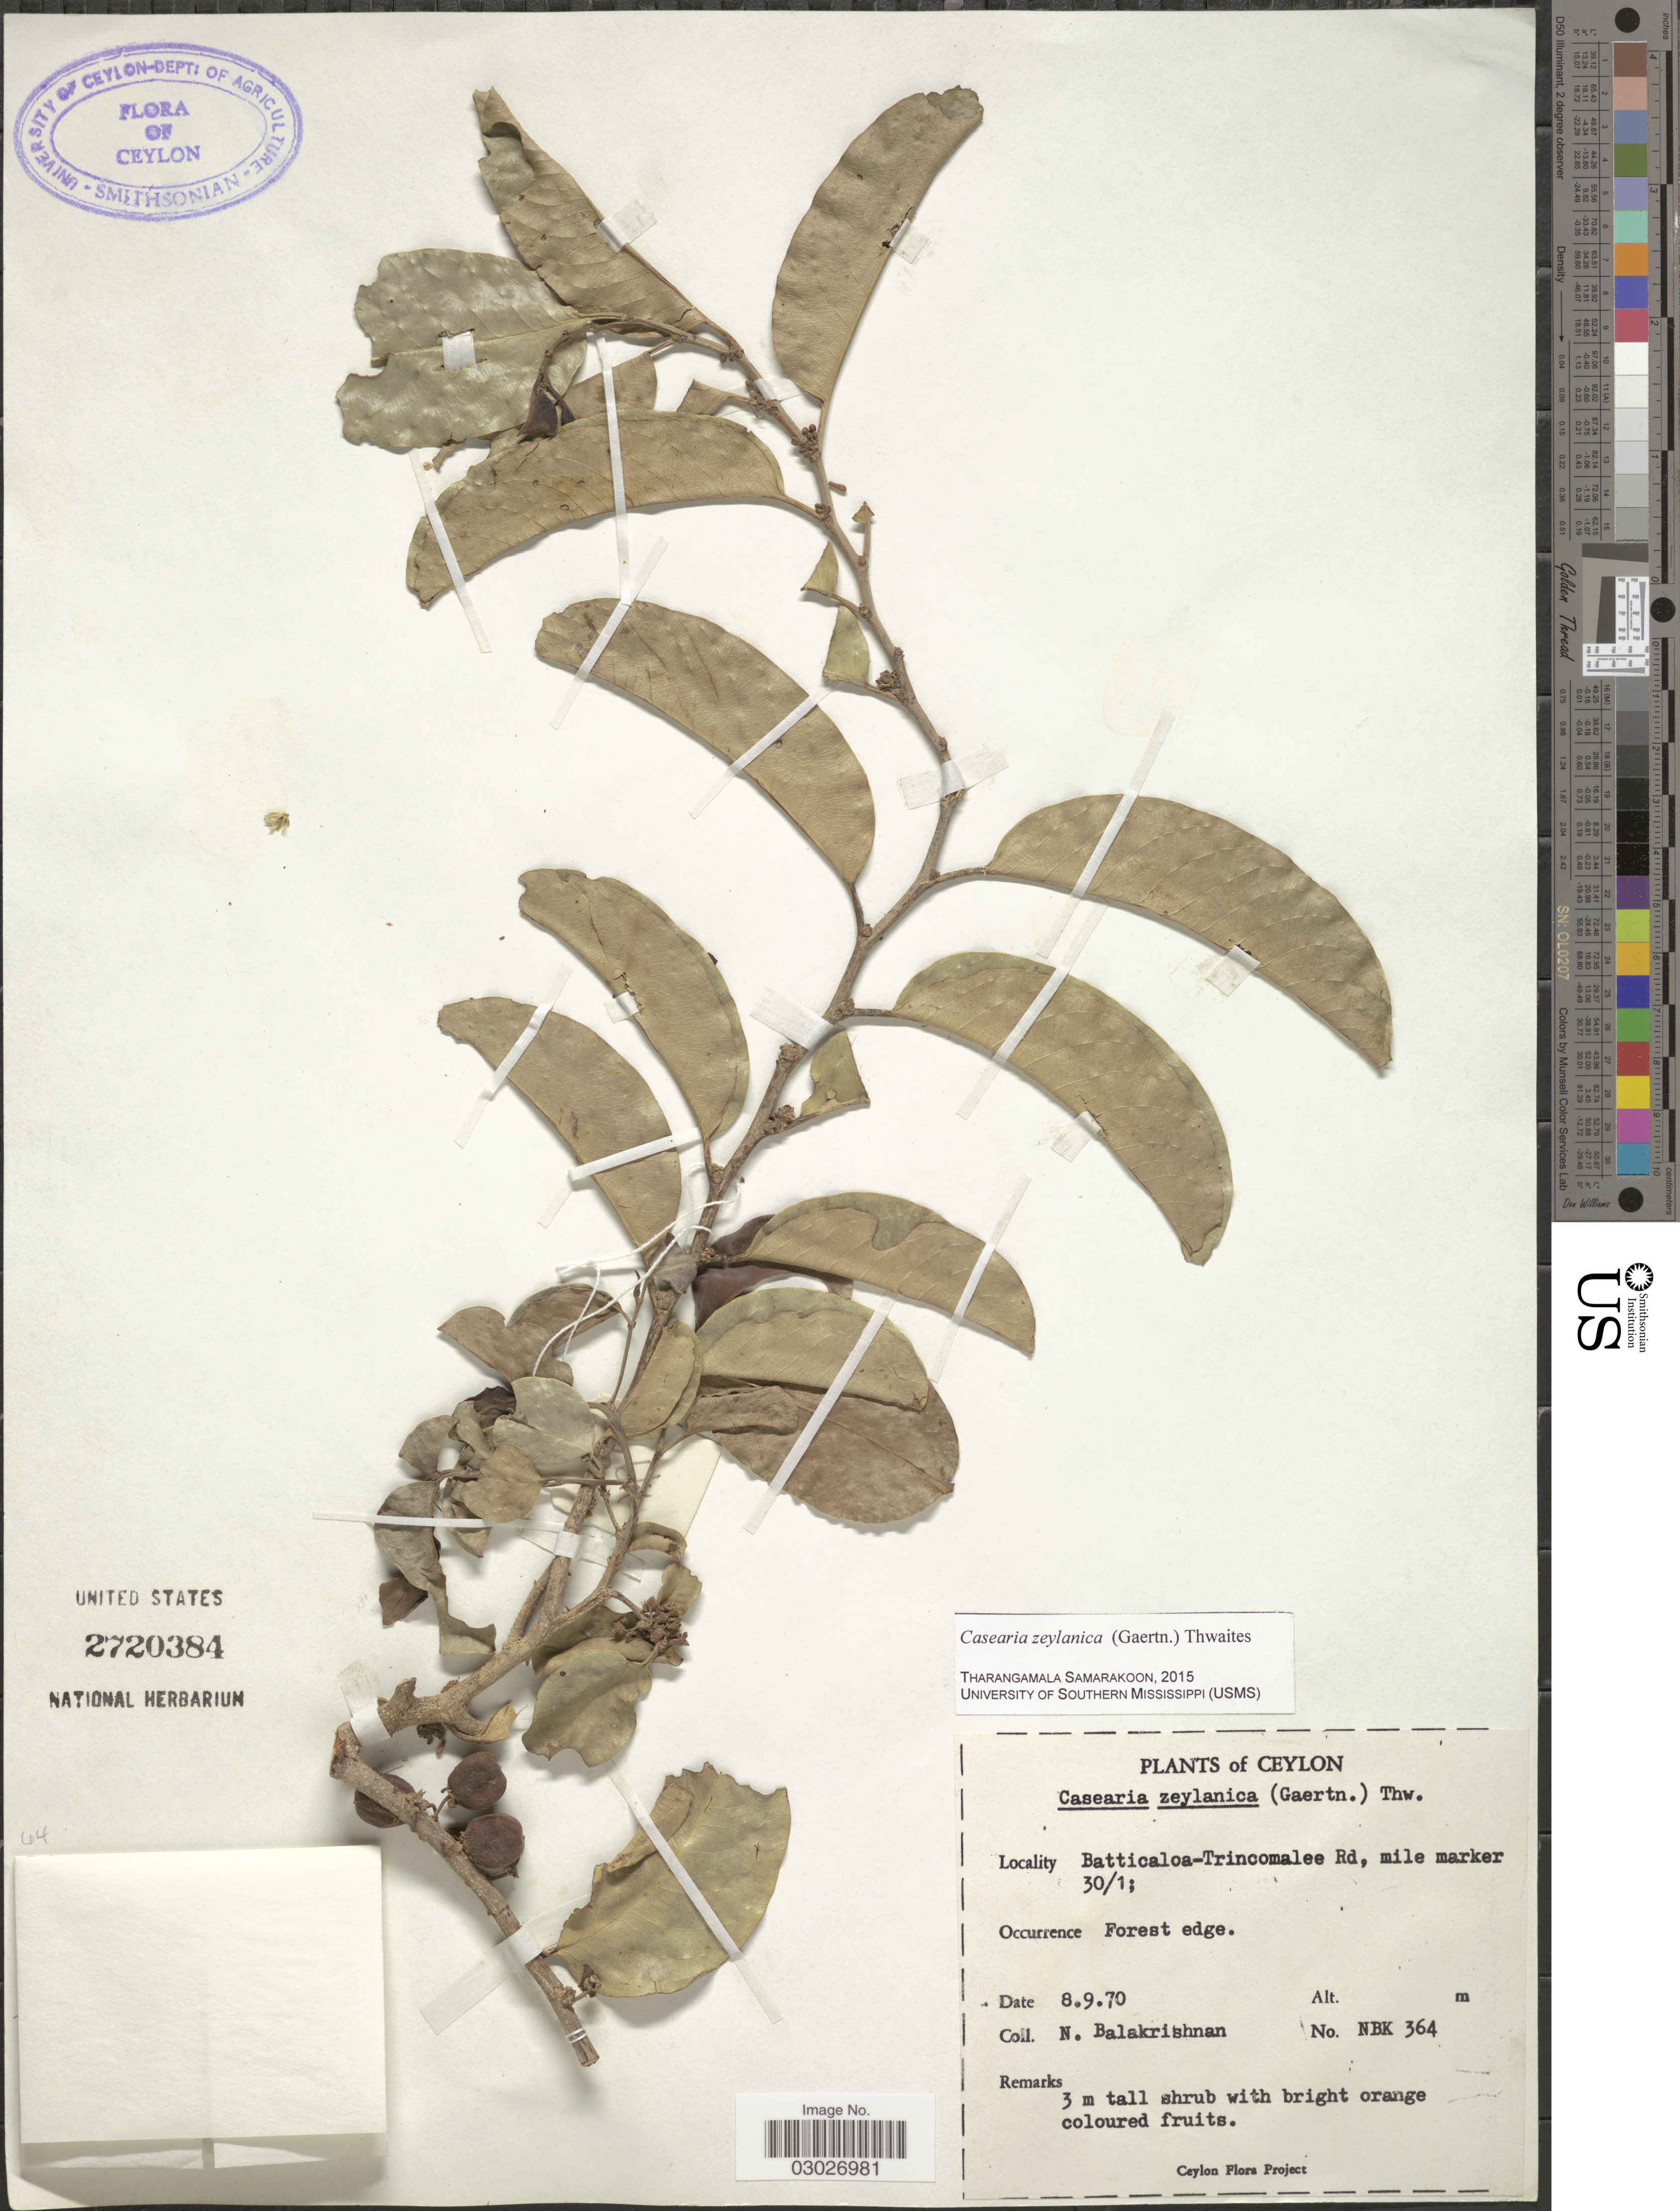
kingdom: Plantae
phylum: Tracheophyta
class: Magnoliopsida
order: Malpighiales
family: Salicaceae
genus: Casearia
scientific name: Casearia zeylanica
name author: Thwaites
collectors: N. Balakrishnan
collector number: NBK364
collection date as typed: Transcribed d/m/y: 8/9/70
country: Sri Lanka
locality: Ceylon. Batticola-Trincomalee Rd, mile marker 30/1.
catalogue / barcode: US 2720384